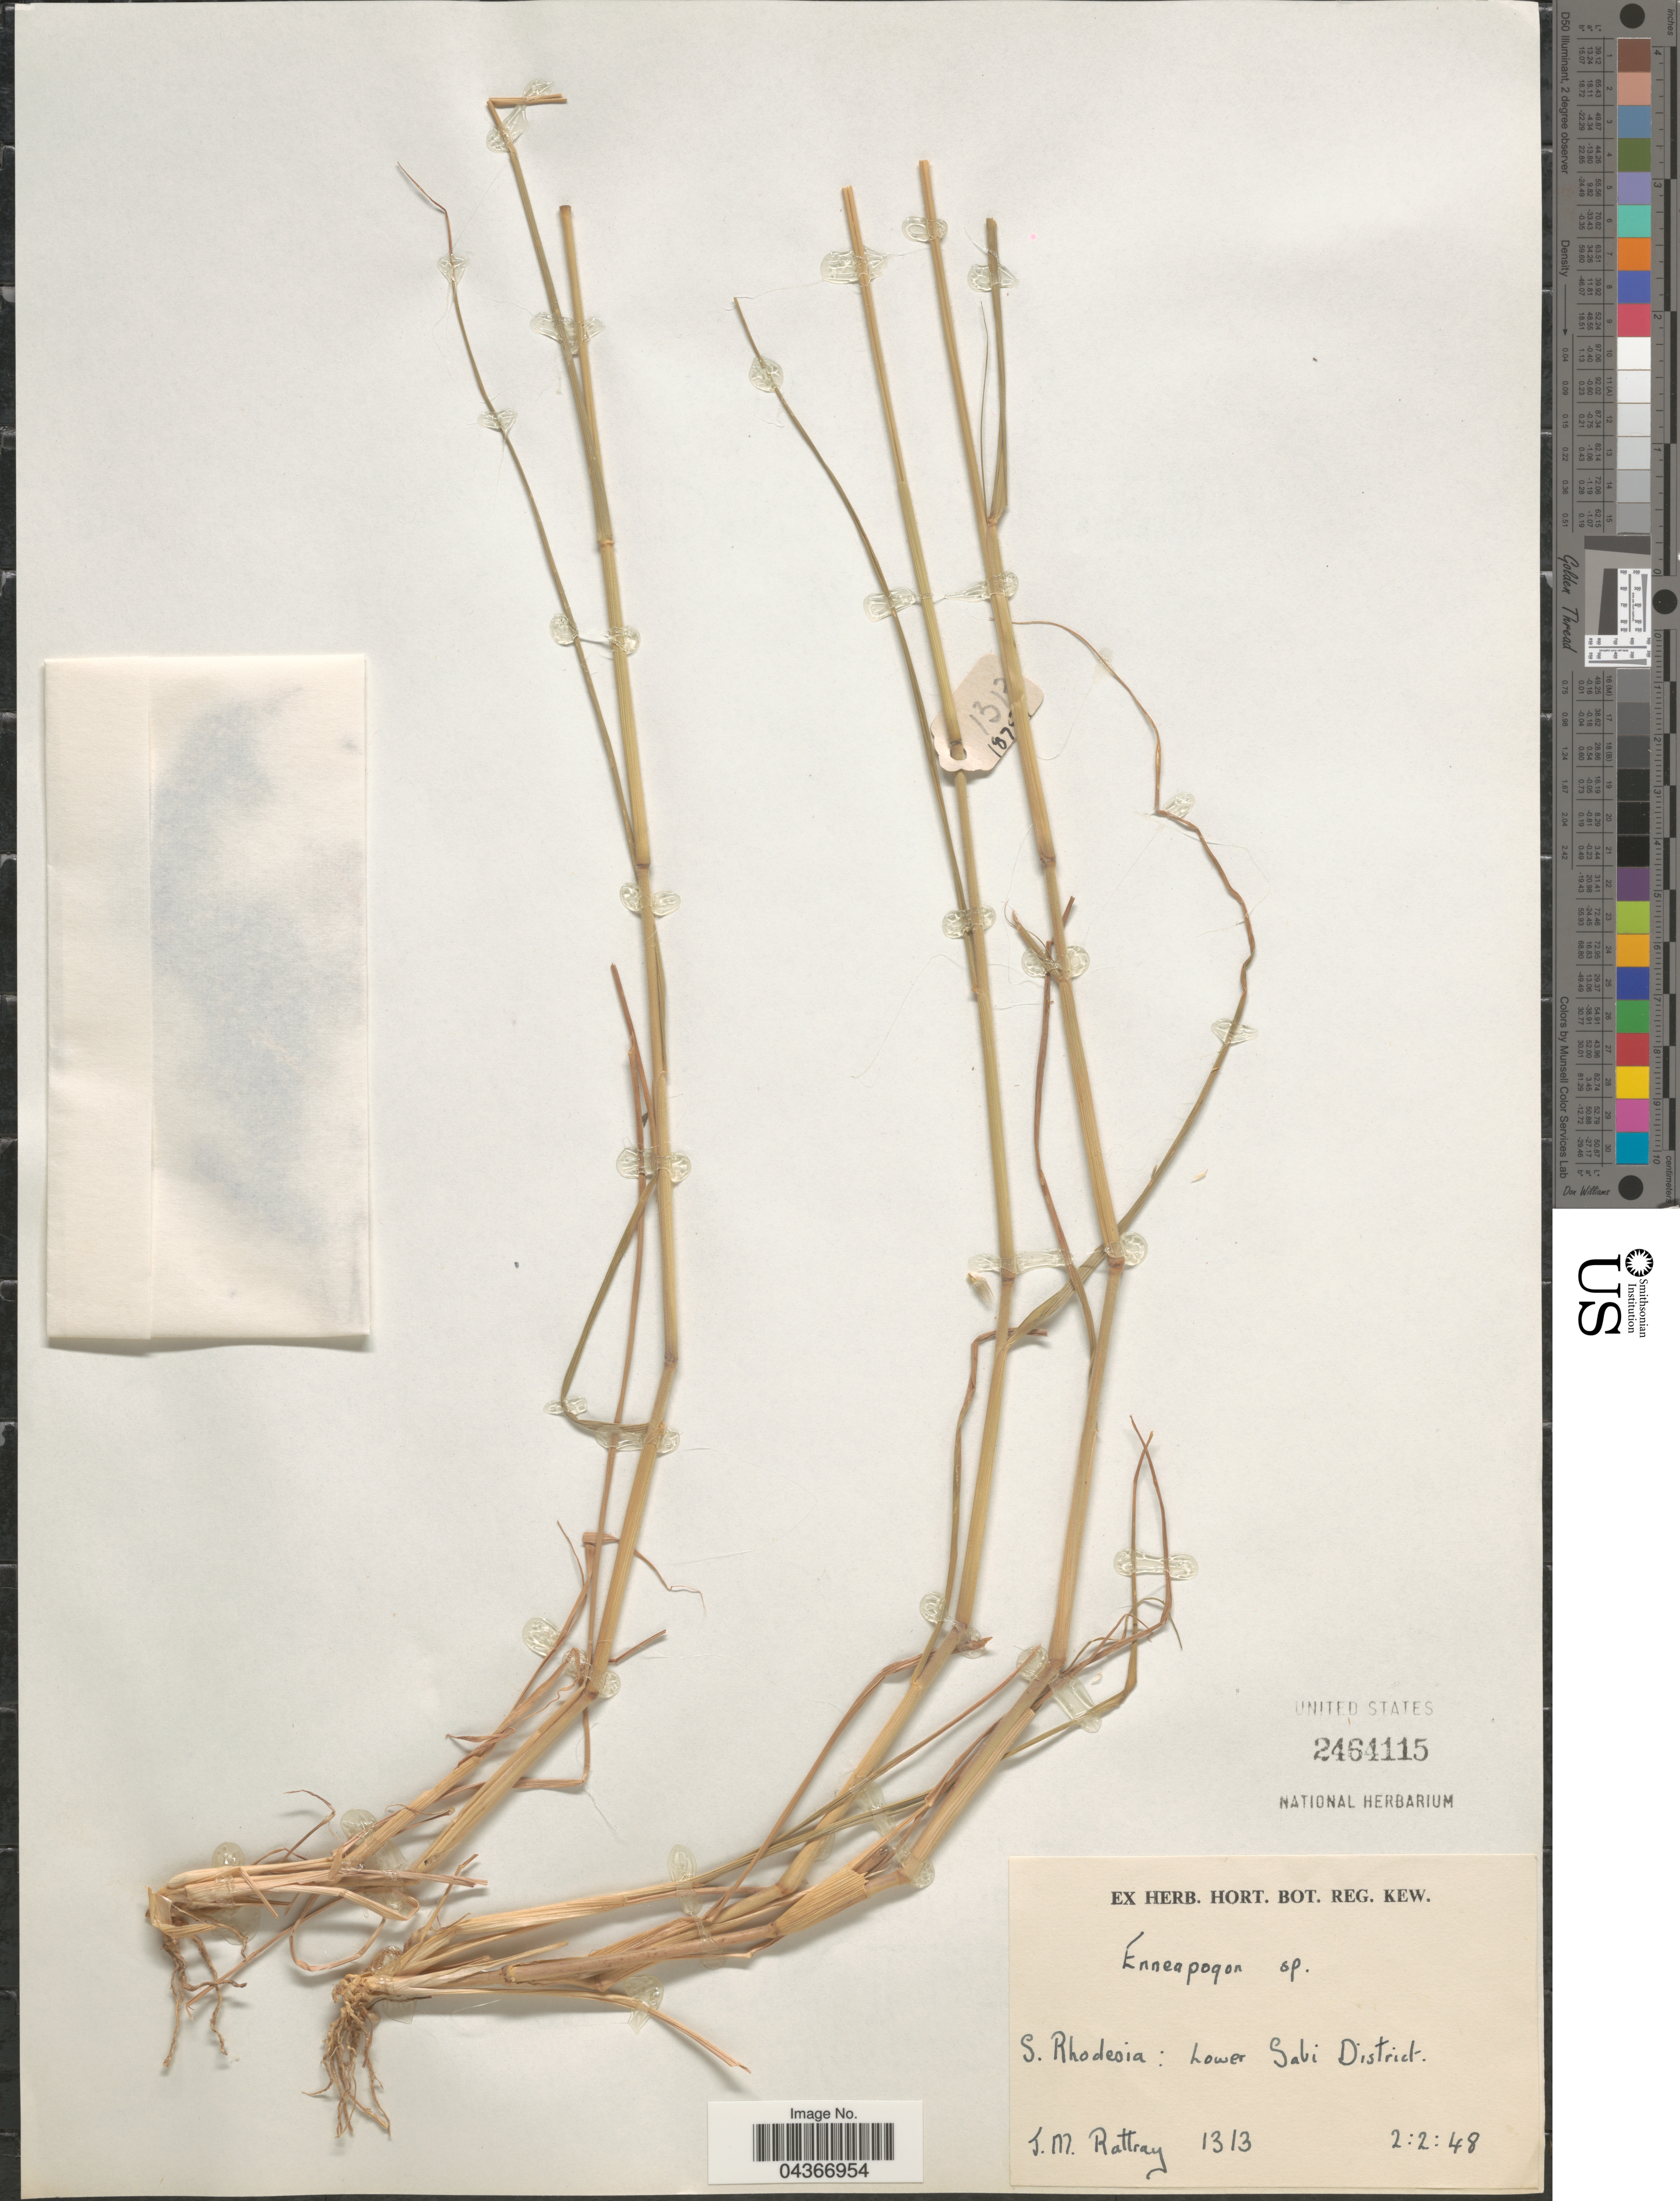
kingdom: Plantae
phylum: Tracheophyta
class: Liliopsida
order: Poales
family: Poaceae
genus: Enneapogon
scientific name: Enneapogon sp.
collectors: J. Rattray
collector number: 1313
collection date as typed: Transcribed d/m/y: 2/2/48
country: Zimbabwe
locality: S. Rhodesia: Lower Sabi District.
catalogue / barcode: US 2464115